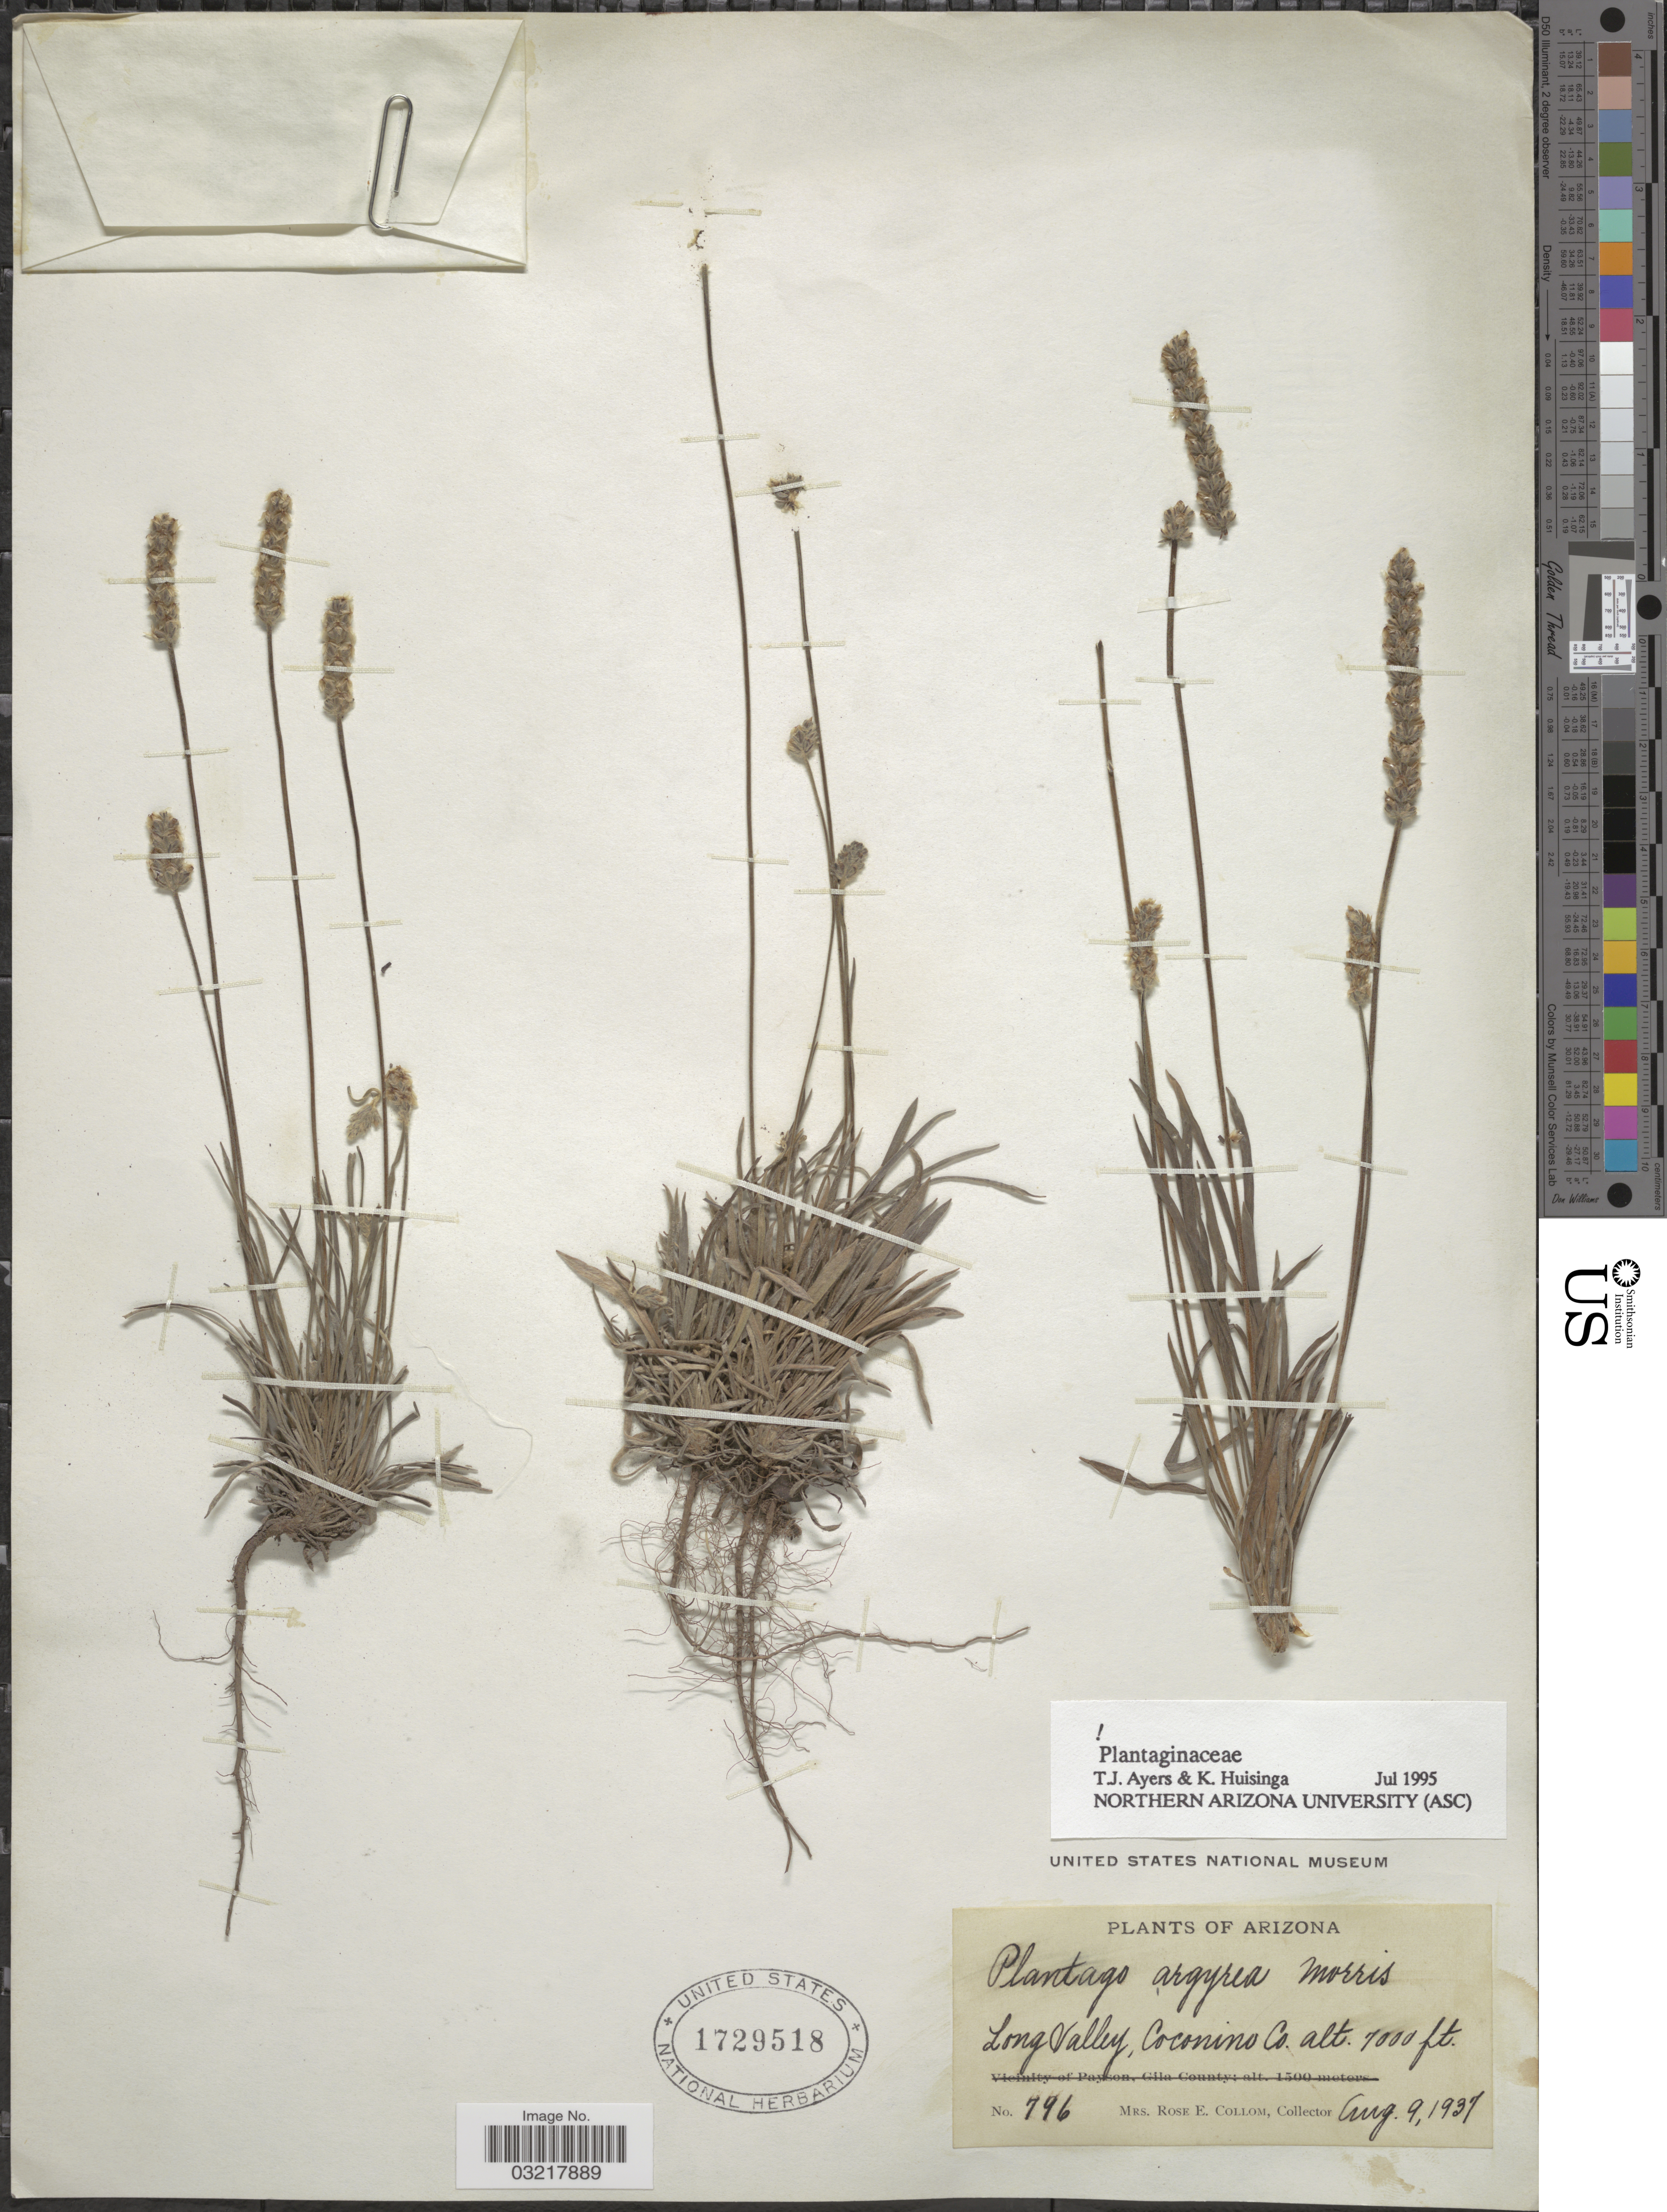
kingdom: Plantae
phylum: Tracheophyta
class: Magnoliopsida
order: Lamiales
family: Plantaginaceae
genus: Plantago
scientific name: Plantago argyrea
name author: E. Morris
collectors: R. E. Collom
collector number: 796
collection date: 1937-08-09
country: United States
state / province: Arizona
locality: Long Valley, Coconino Co.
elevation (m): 2134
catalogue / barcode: US 1729518